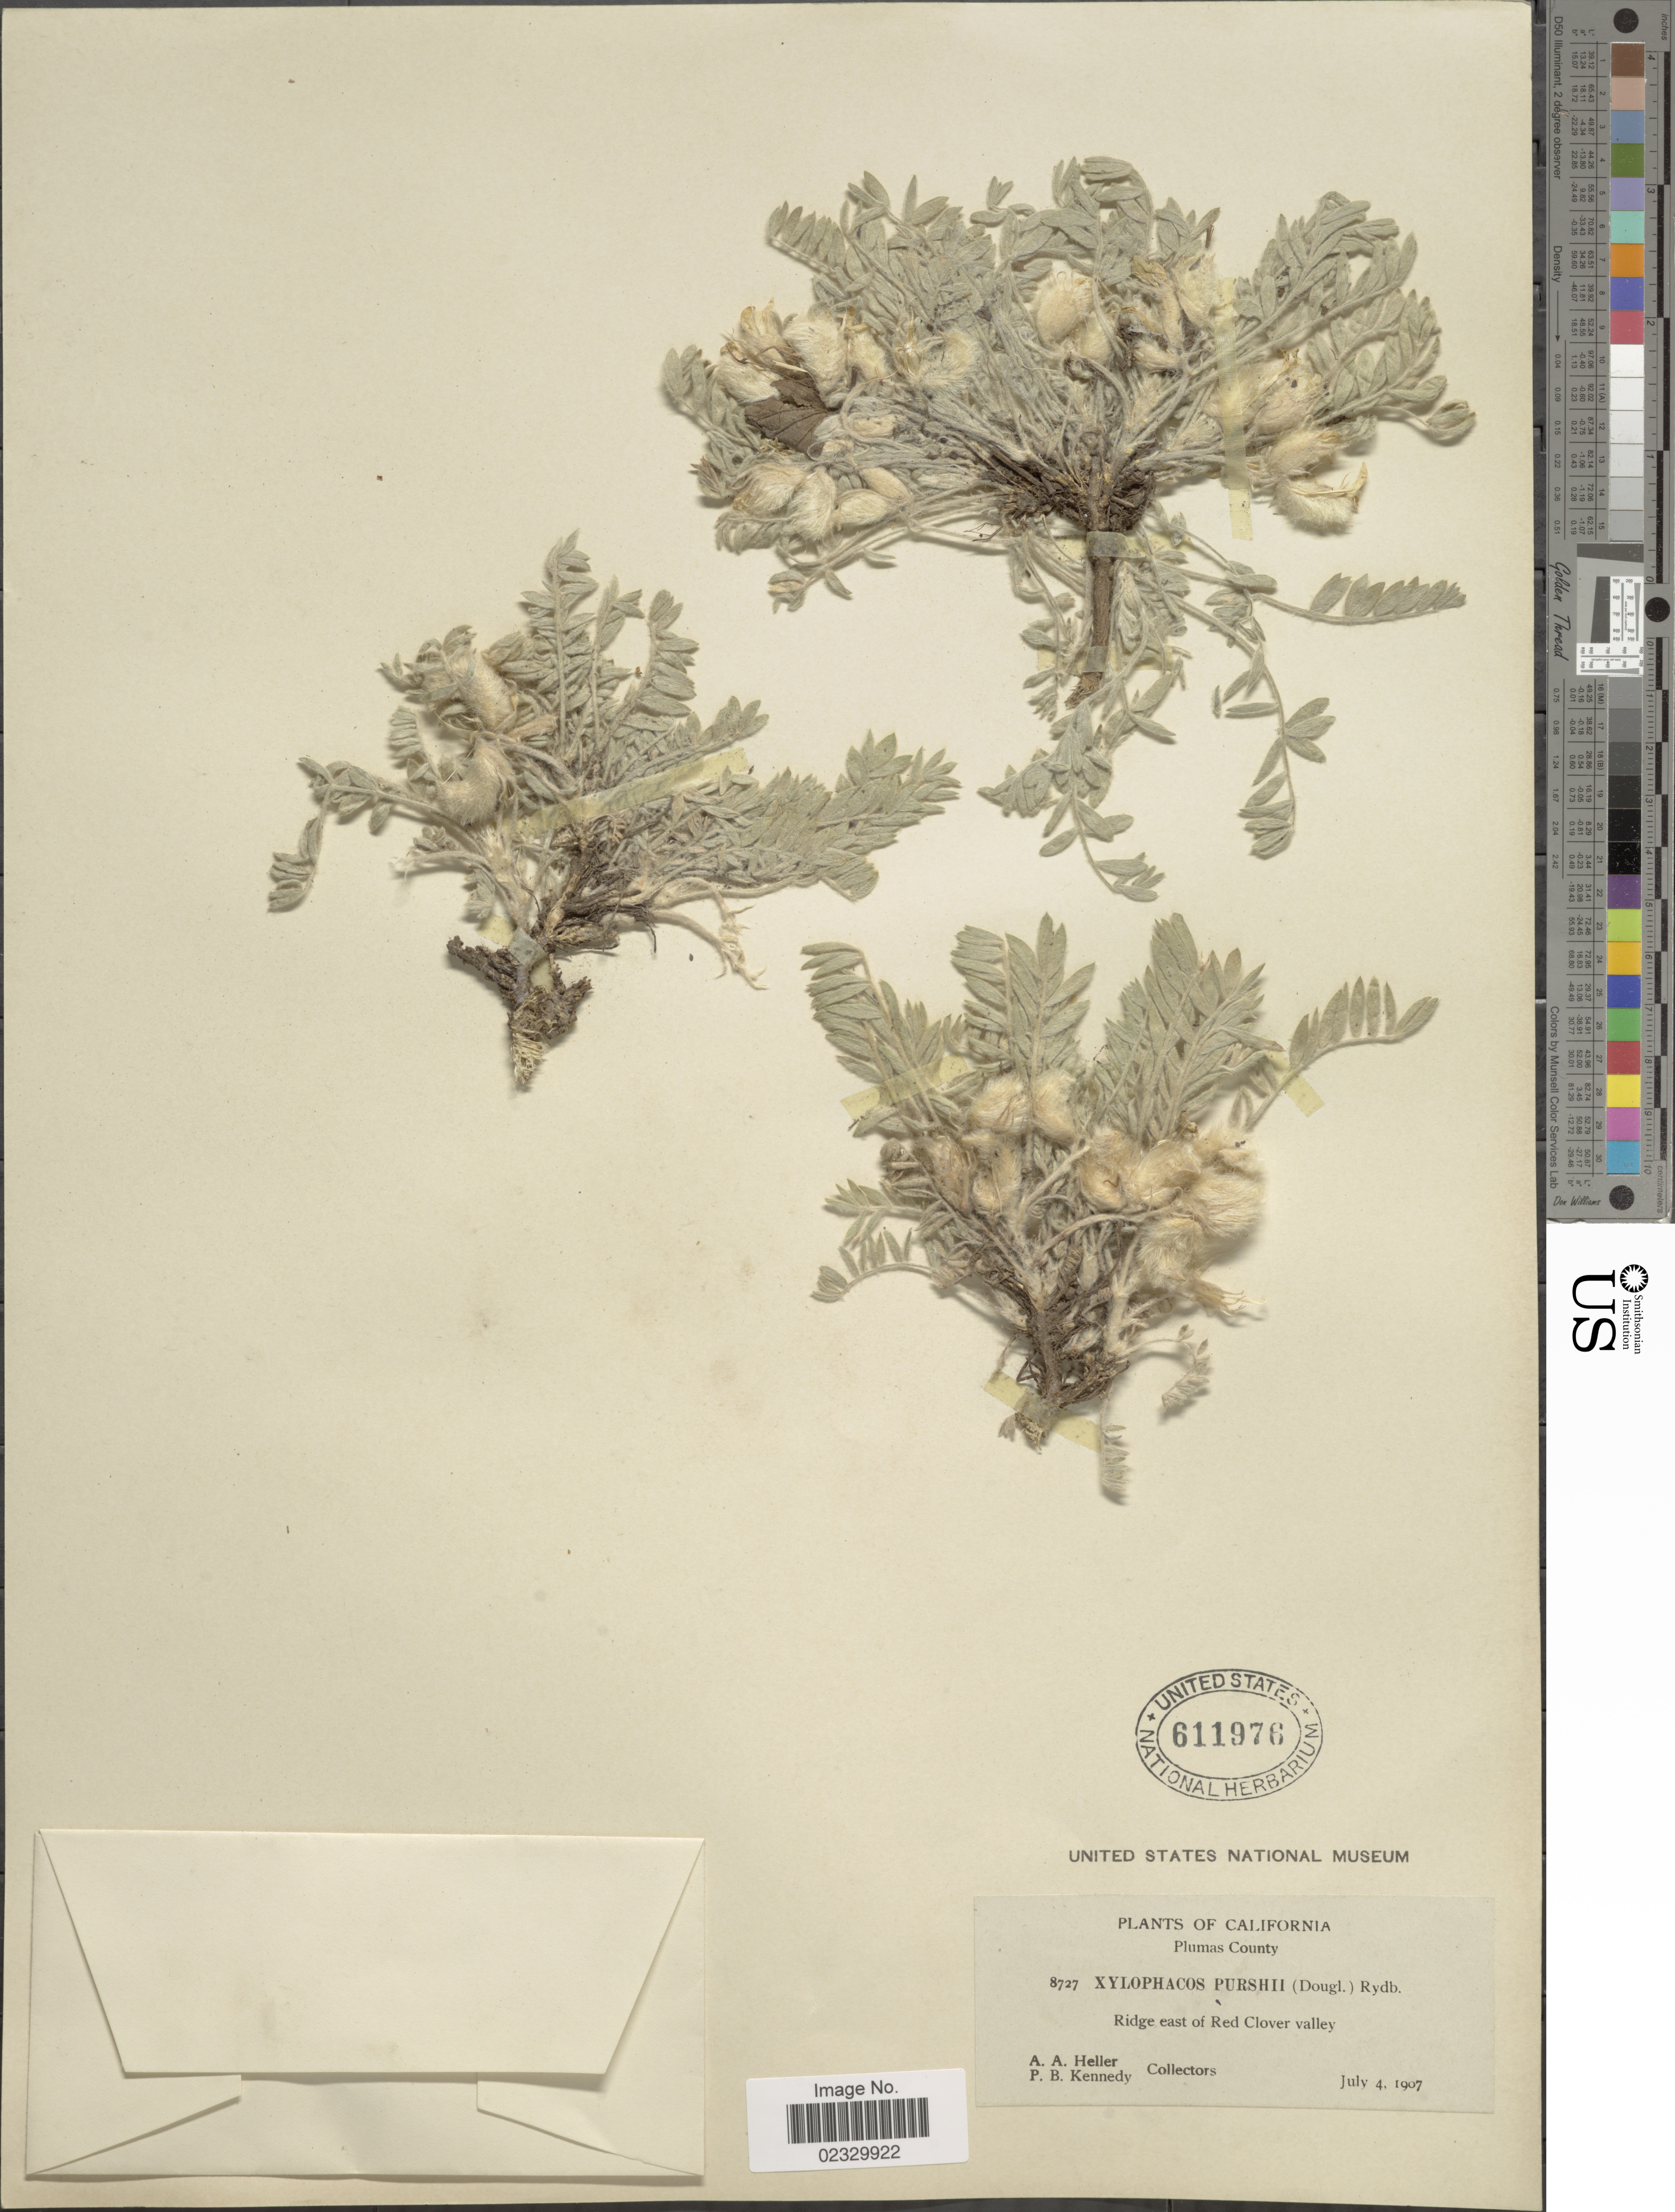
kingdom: Plantae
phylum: Tracheophyta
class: Magnoliopsida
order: Fabales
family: Fabaceae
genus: Astragalus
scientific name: Astragalus candelarius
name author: E. Sheld.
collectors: A. A. Heller & P. B. Kennedy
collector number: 8727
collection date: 1907-07-04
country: United States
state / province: California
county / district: Plumas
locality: Plumas County. Ridge east of Red Clover valley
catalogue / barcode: US 611976